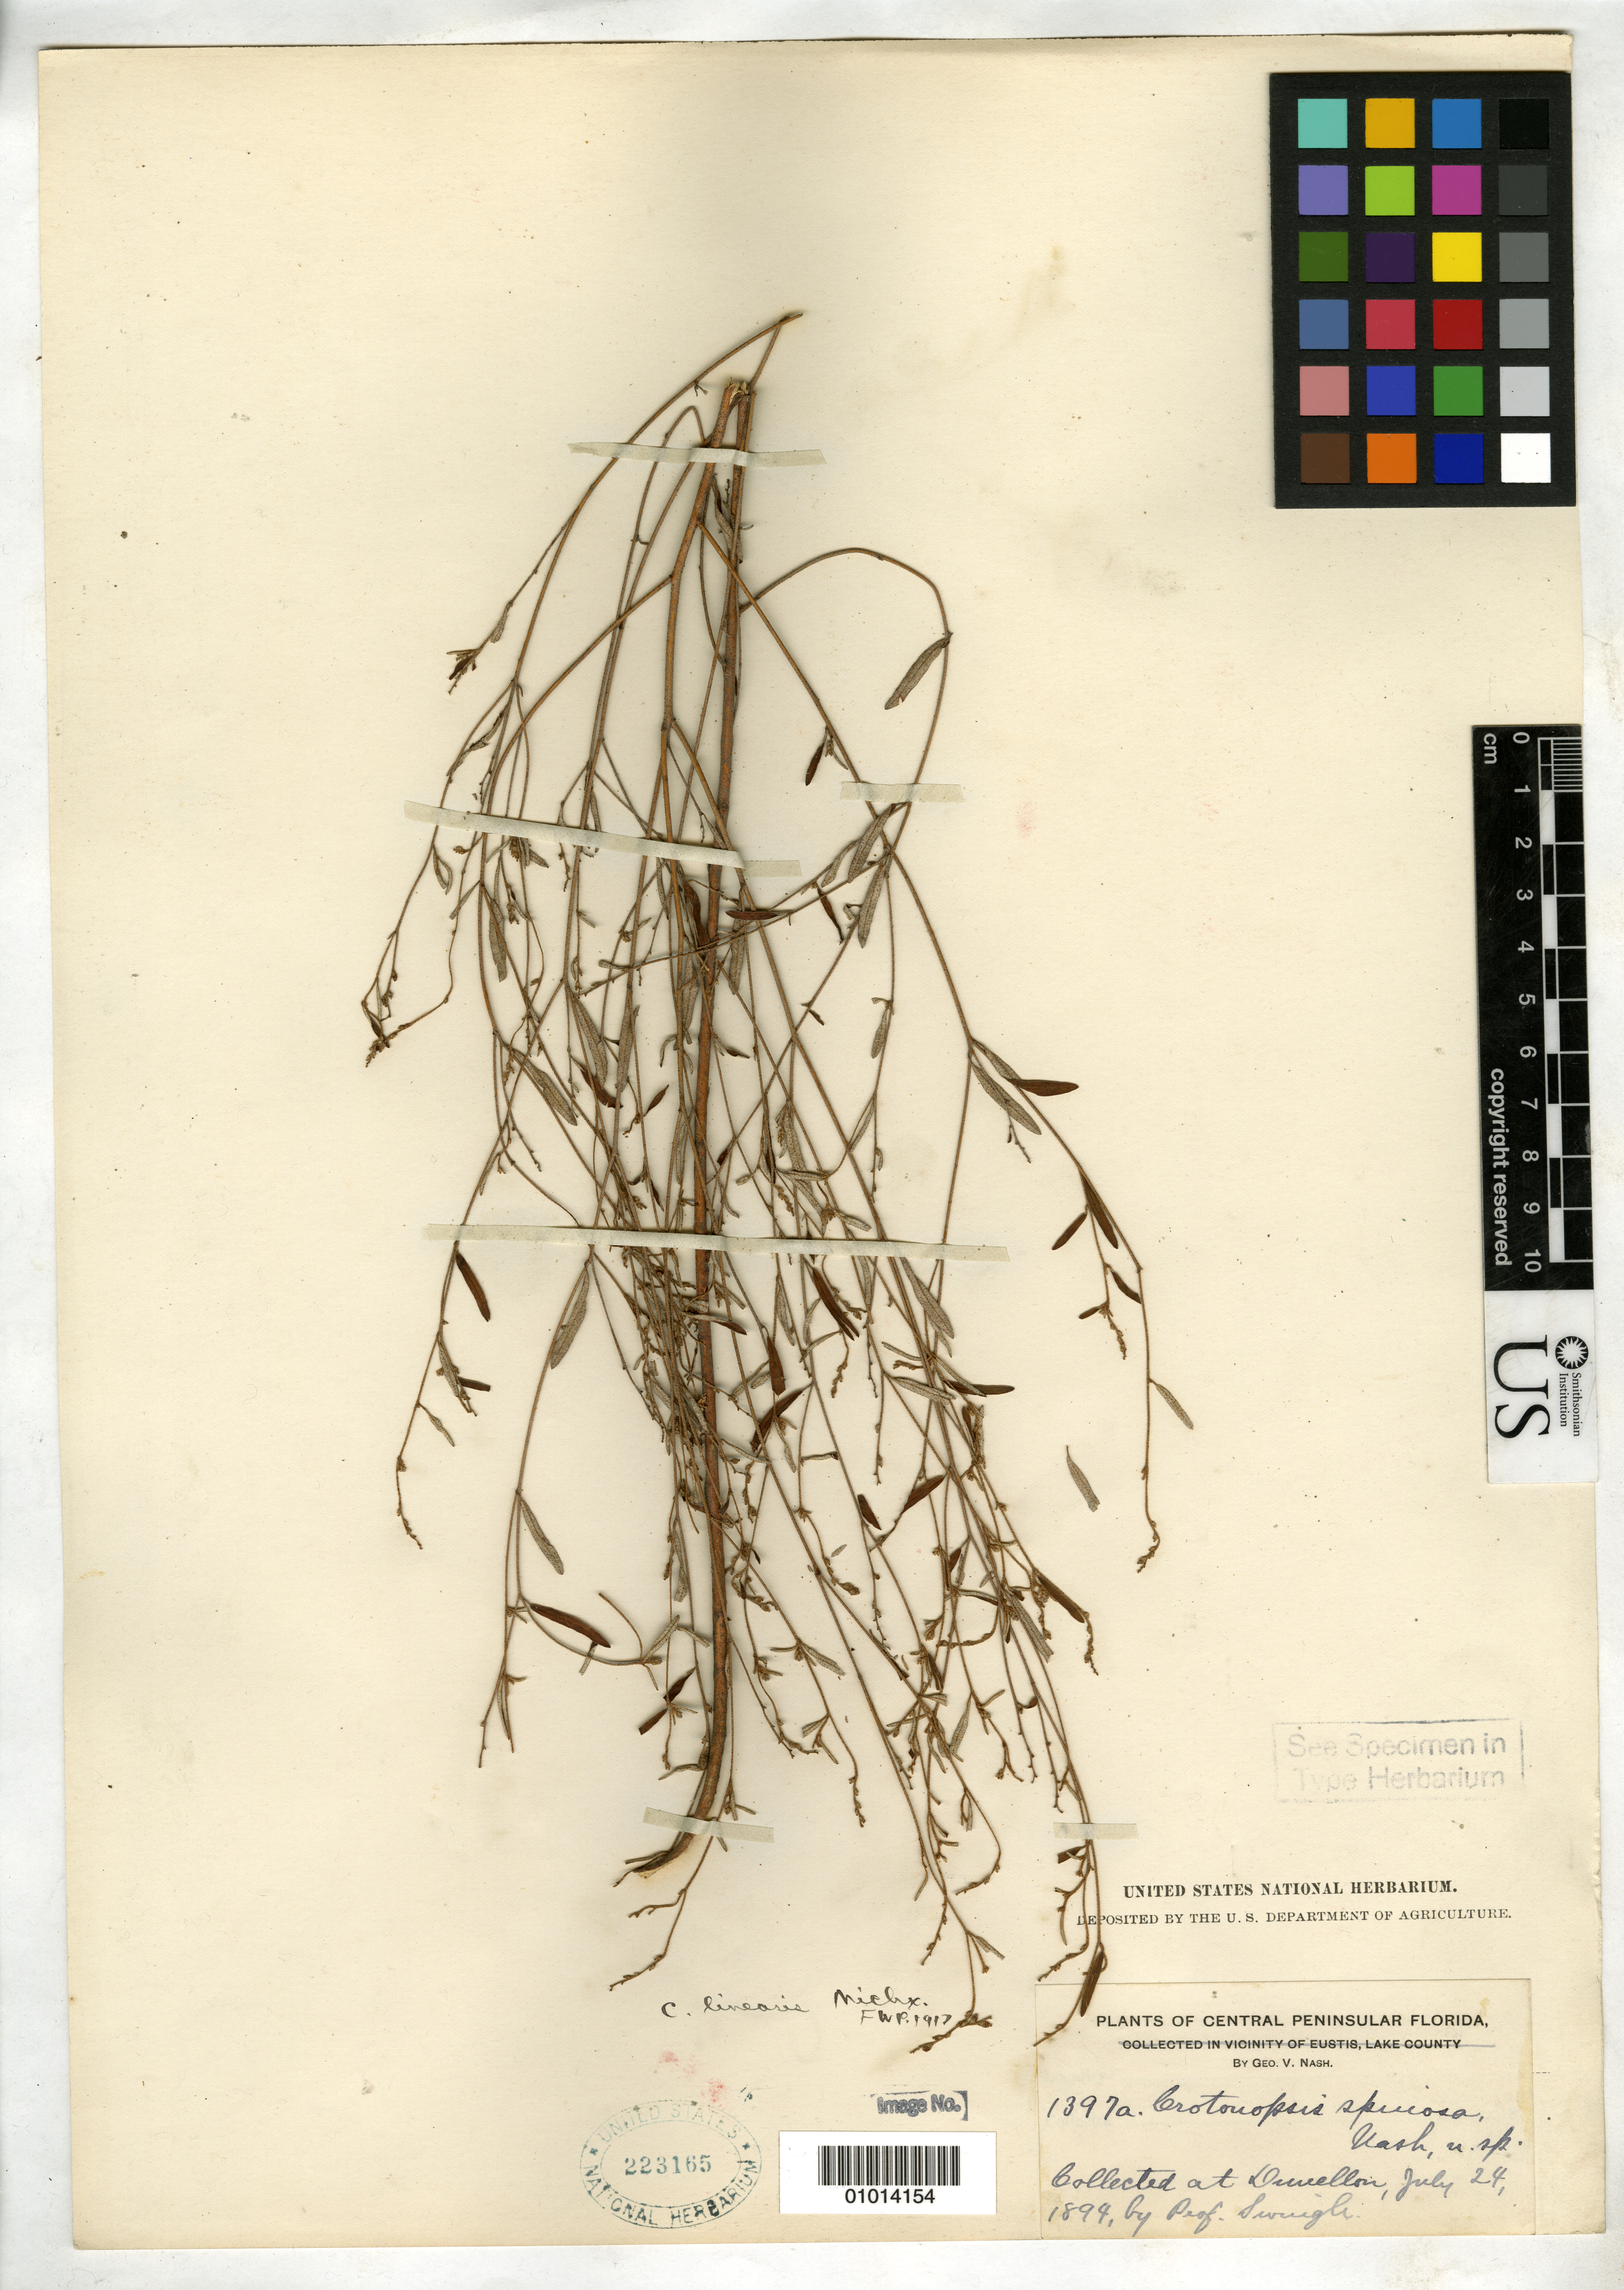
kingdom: Plantae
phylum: Tracheophyta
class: Magnoliopsida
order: Malpighiales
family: Euphorbiaceae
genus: Crotonopsis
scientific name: Crotonopsis spinosa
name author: Nash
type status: Isotype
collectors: W. T. Swingle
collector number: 1397a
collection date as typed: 24 Jul 1894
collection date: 1894-07-24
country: United States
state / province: Florida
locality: Dunellon.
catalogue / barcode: US 223165